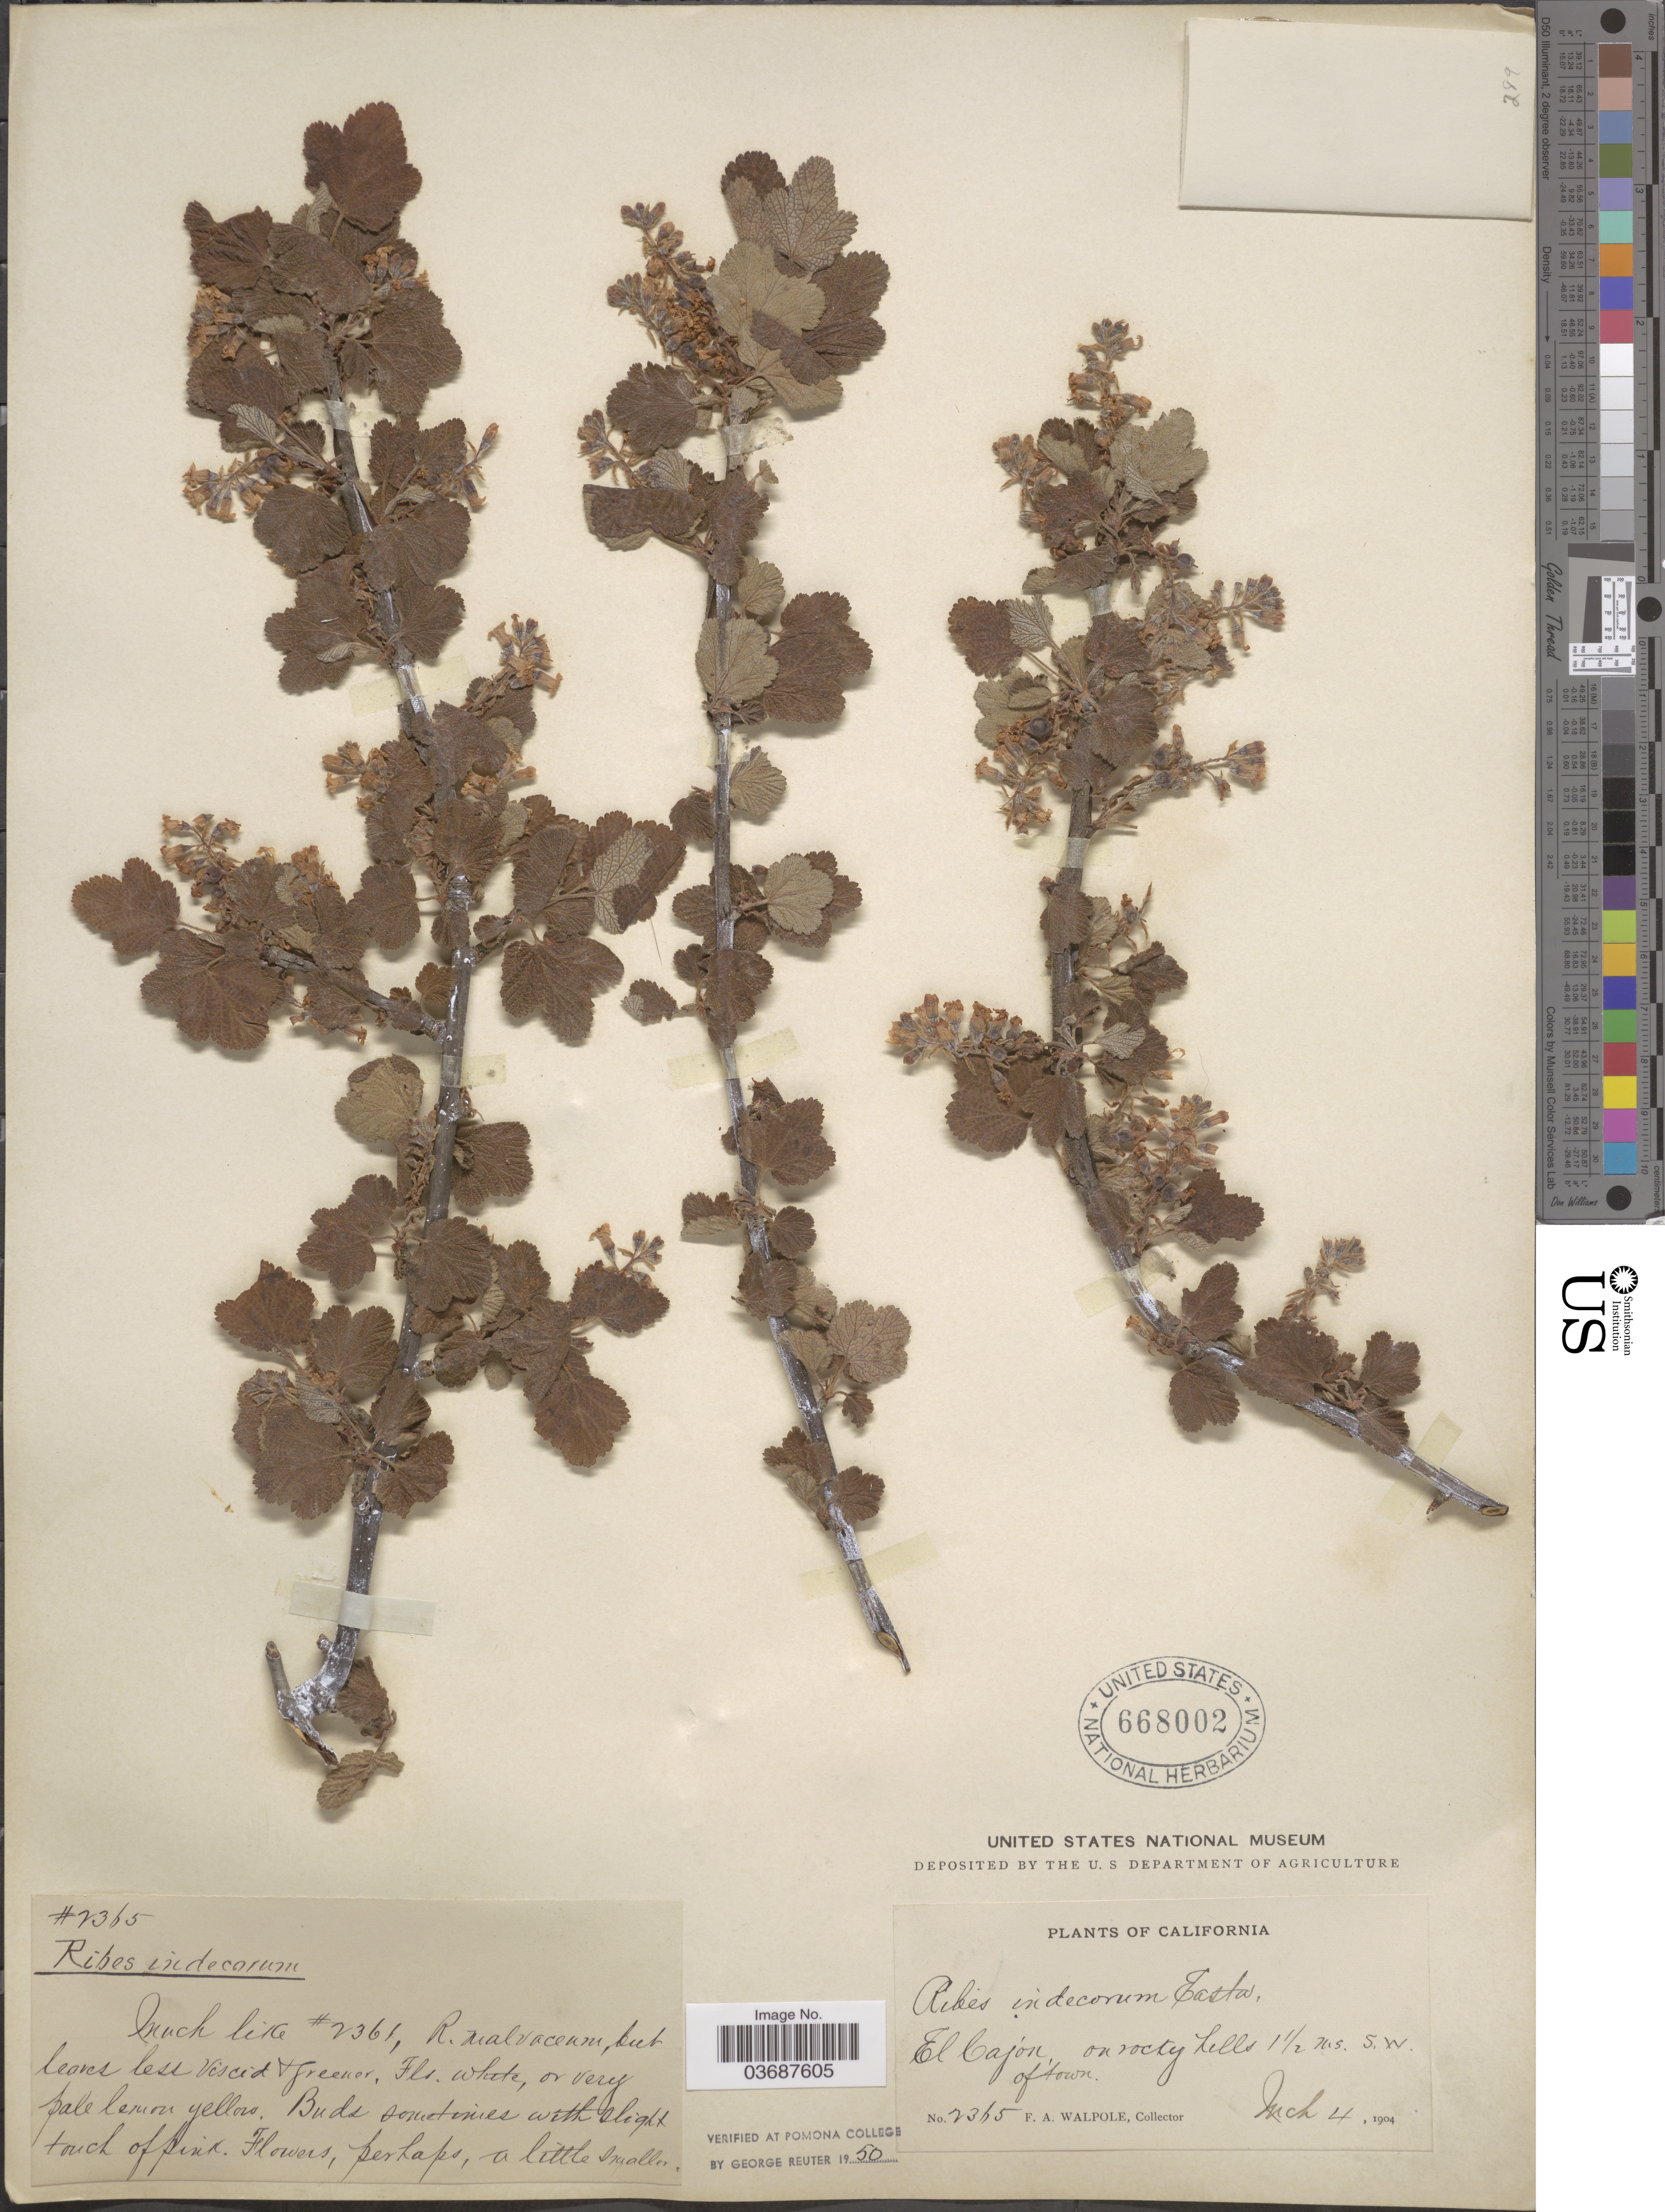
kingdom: Plantae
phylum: Tracheophyta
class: Magnoliopsida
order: Saxifragales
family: Grossulariaceae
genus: Ribes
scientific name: Ribes indecorum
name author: Eastw.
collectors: F. Walpole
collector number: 2365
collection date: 1904-03-04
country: United States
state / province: California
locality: El Cajon, on rocky hills 1½ ms. S.W. of town.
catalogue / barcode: US 668002